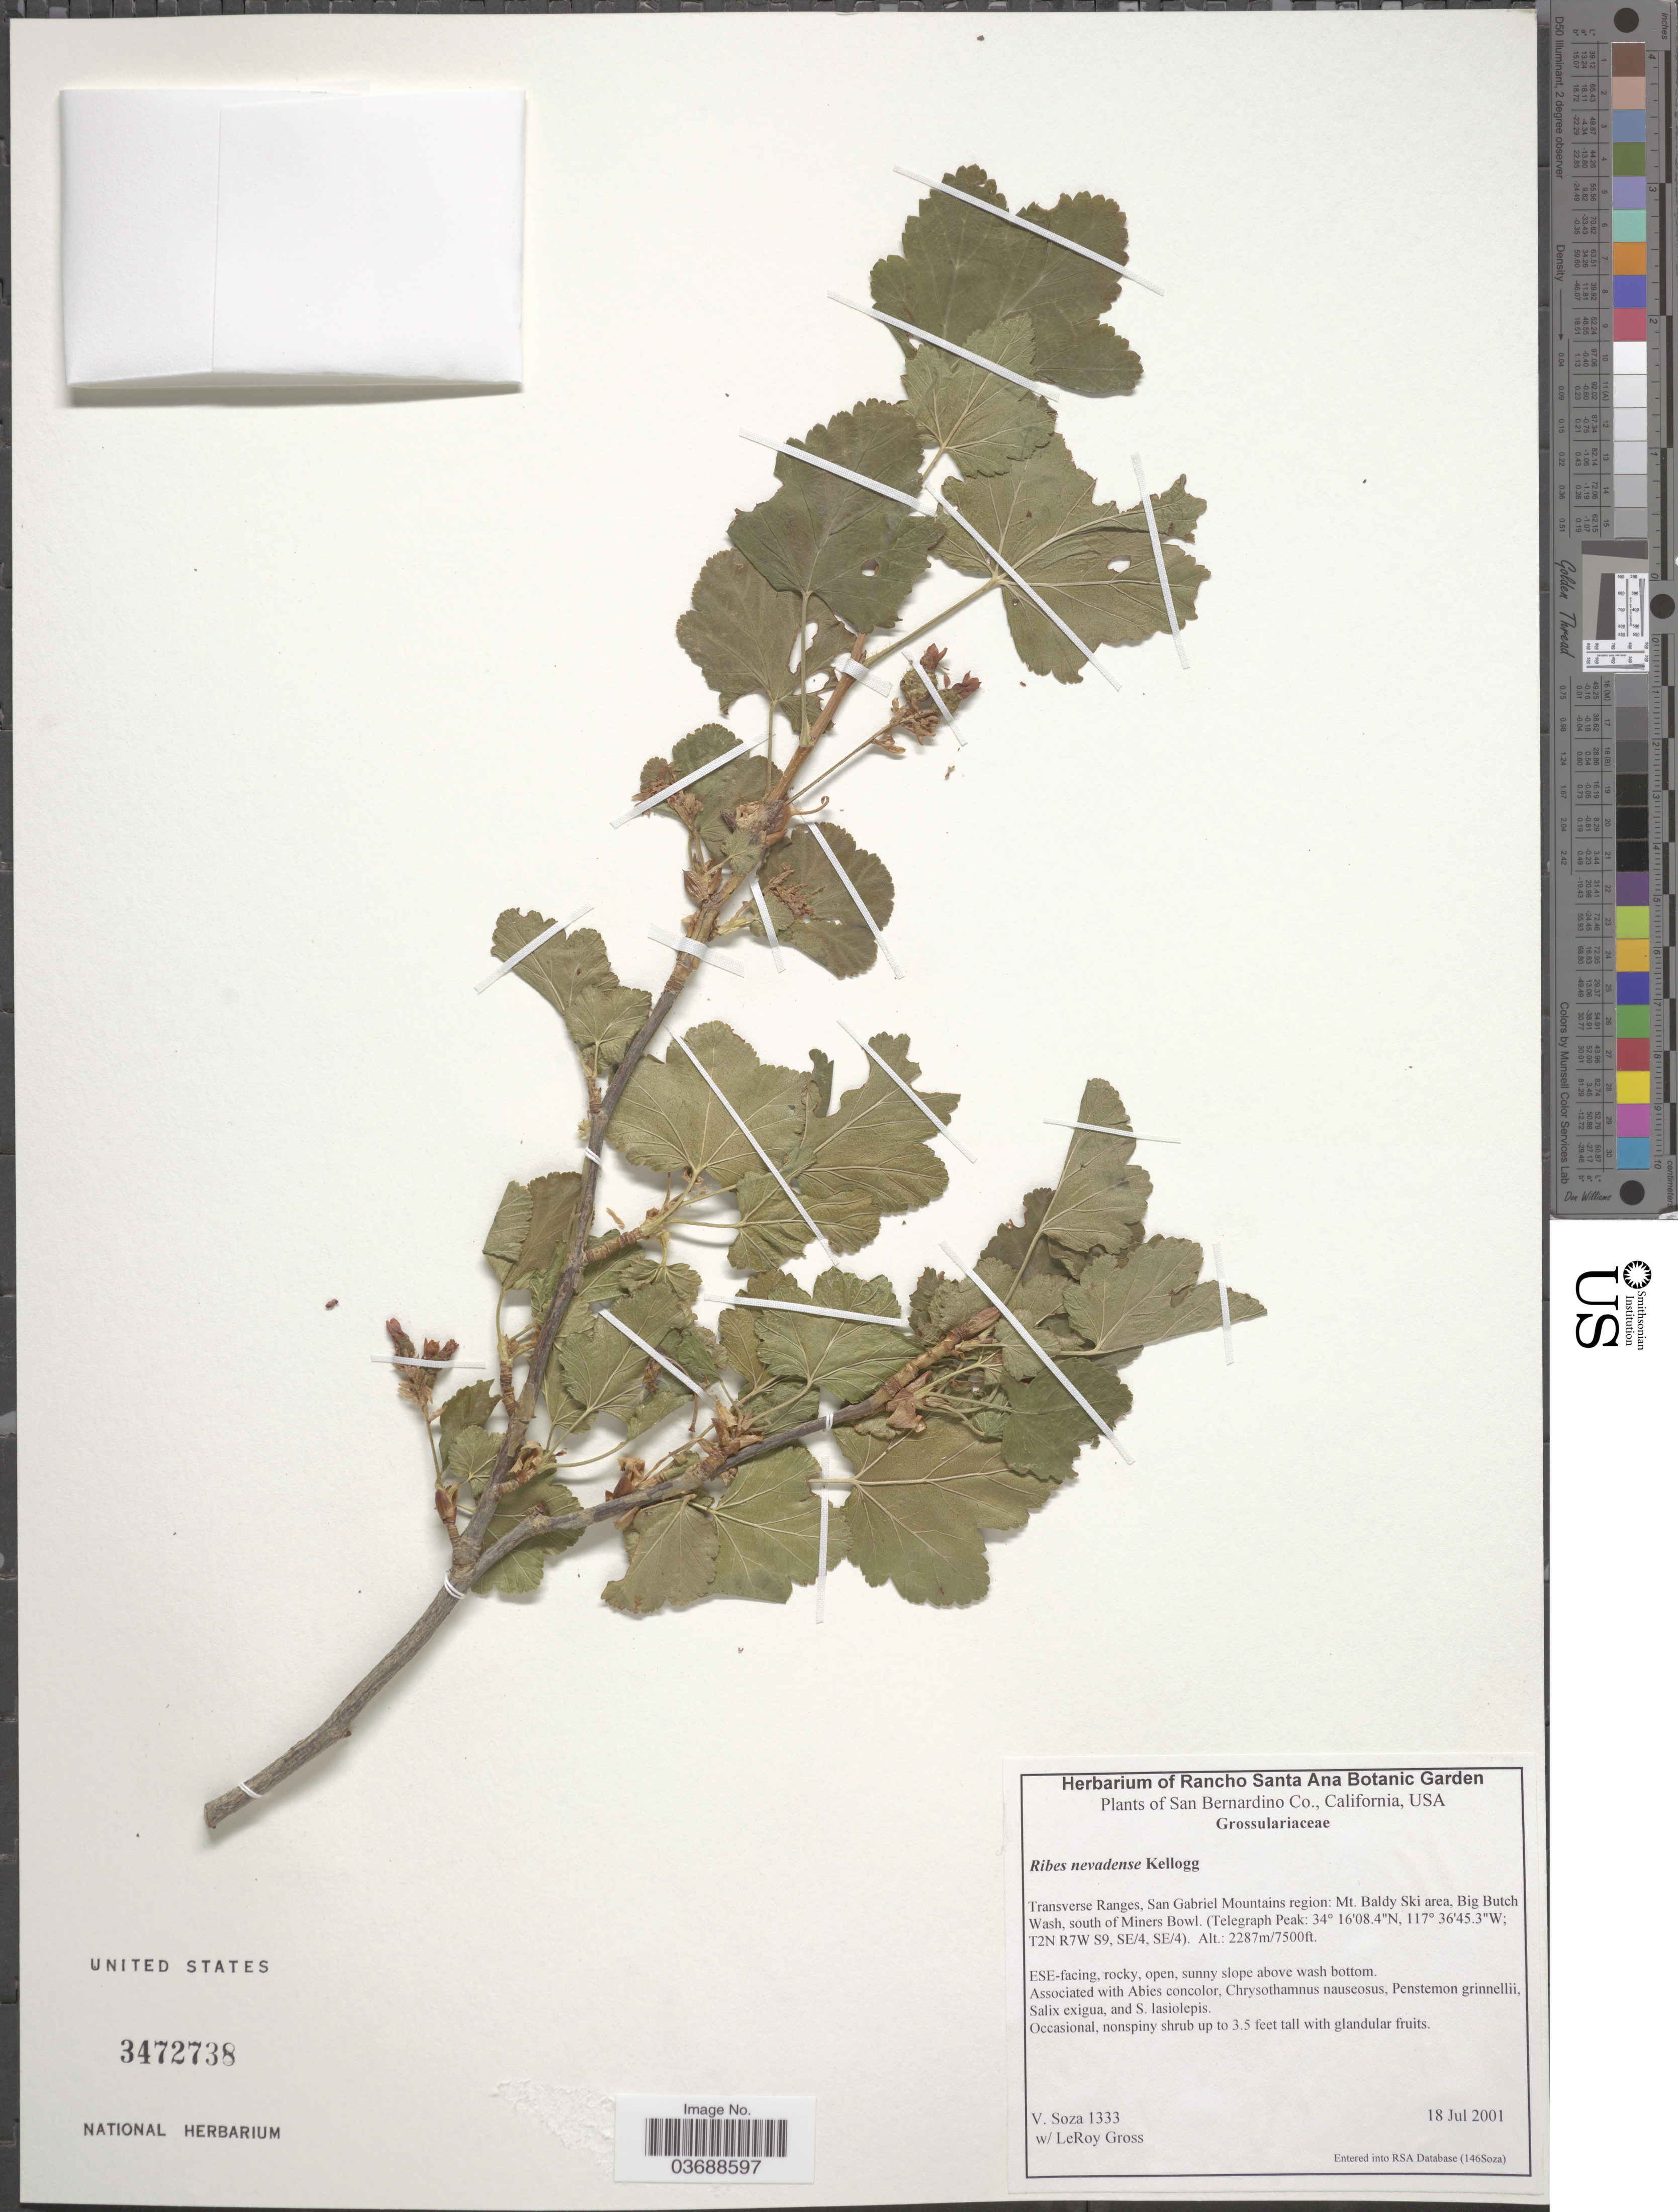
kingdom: Plantae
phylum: Tracheophyta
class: Magnoliopsida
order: Saxifragales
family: Grossulariaceae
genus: Ribes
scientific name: Ribes nevadense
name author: Kellogg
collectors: V. Soza & L. Gross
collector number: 1333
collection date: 2001-07-18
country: United States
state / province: California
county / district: Los Angeles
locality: San Bernardino Co. Transverse Ranges, San Gabriel Mountains region: Mt. Baldy Ski area, Big Dutch Wash, south of Miners Bowl. (Telegraph Peak: T2N R7W S9, SE/4, SE/4).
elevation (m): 2286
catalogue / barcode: US 3472738